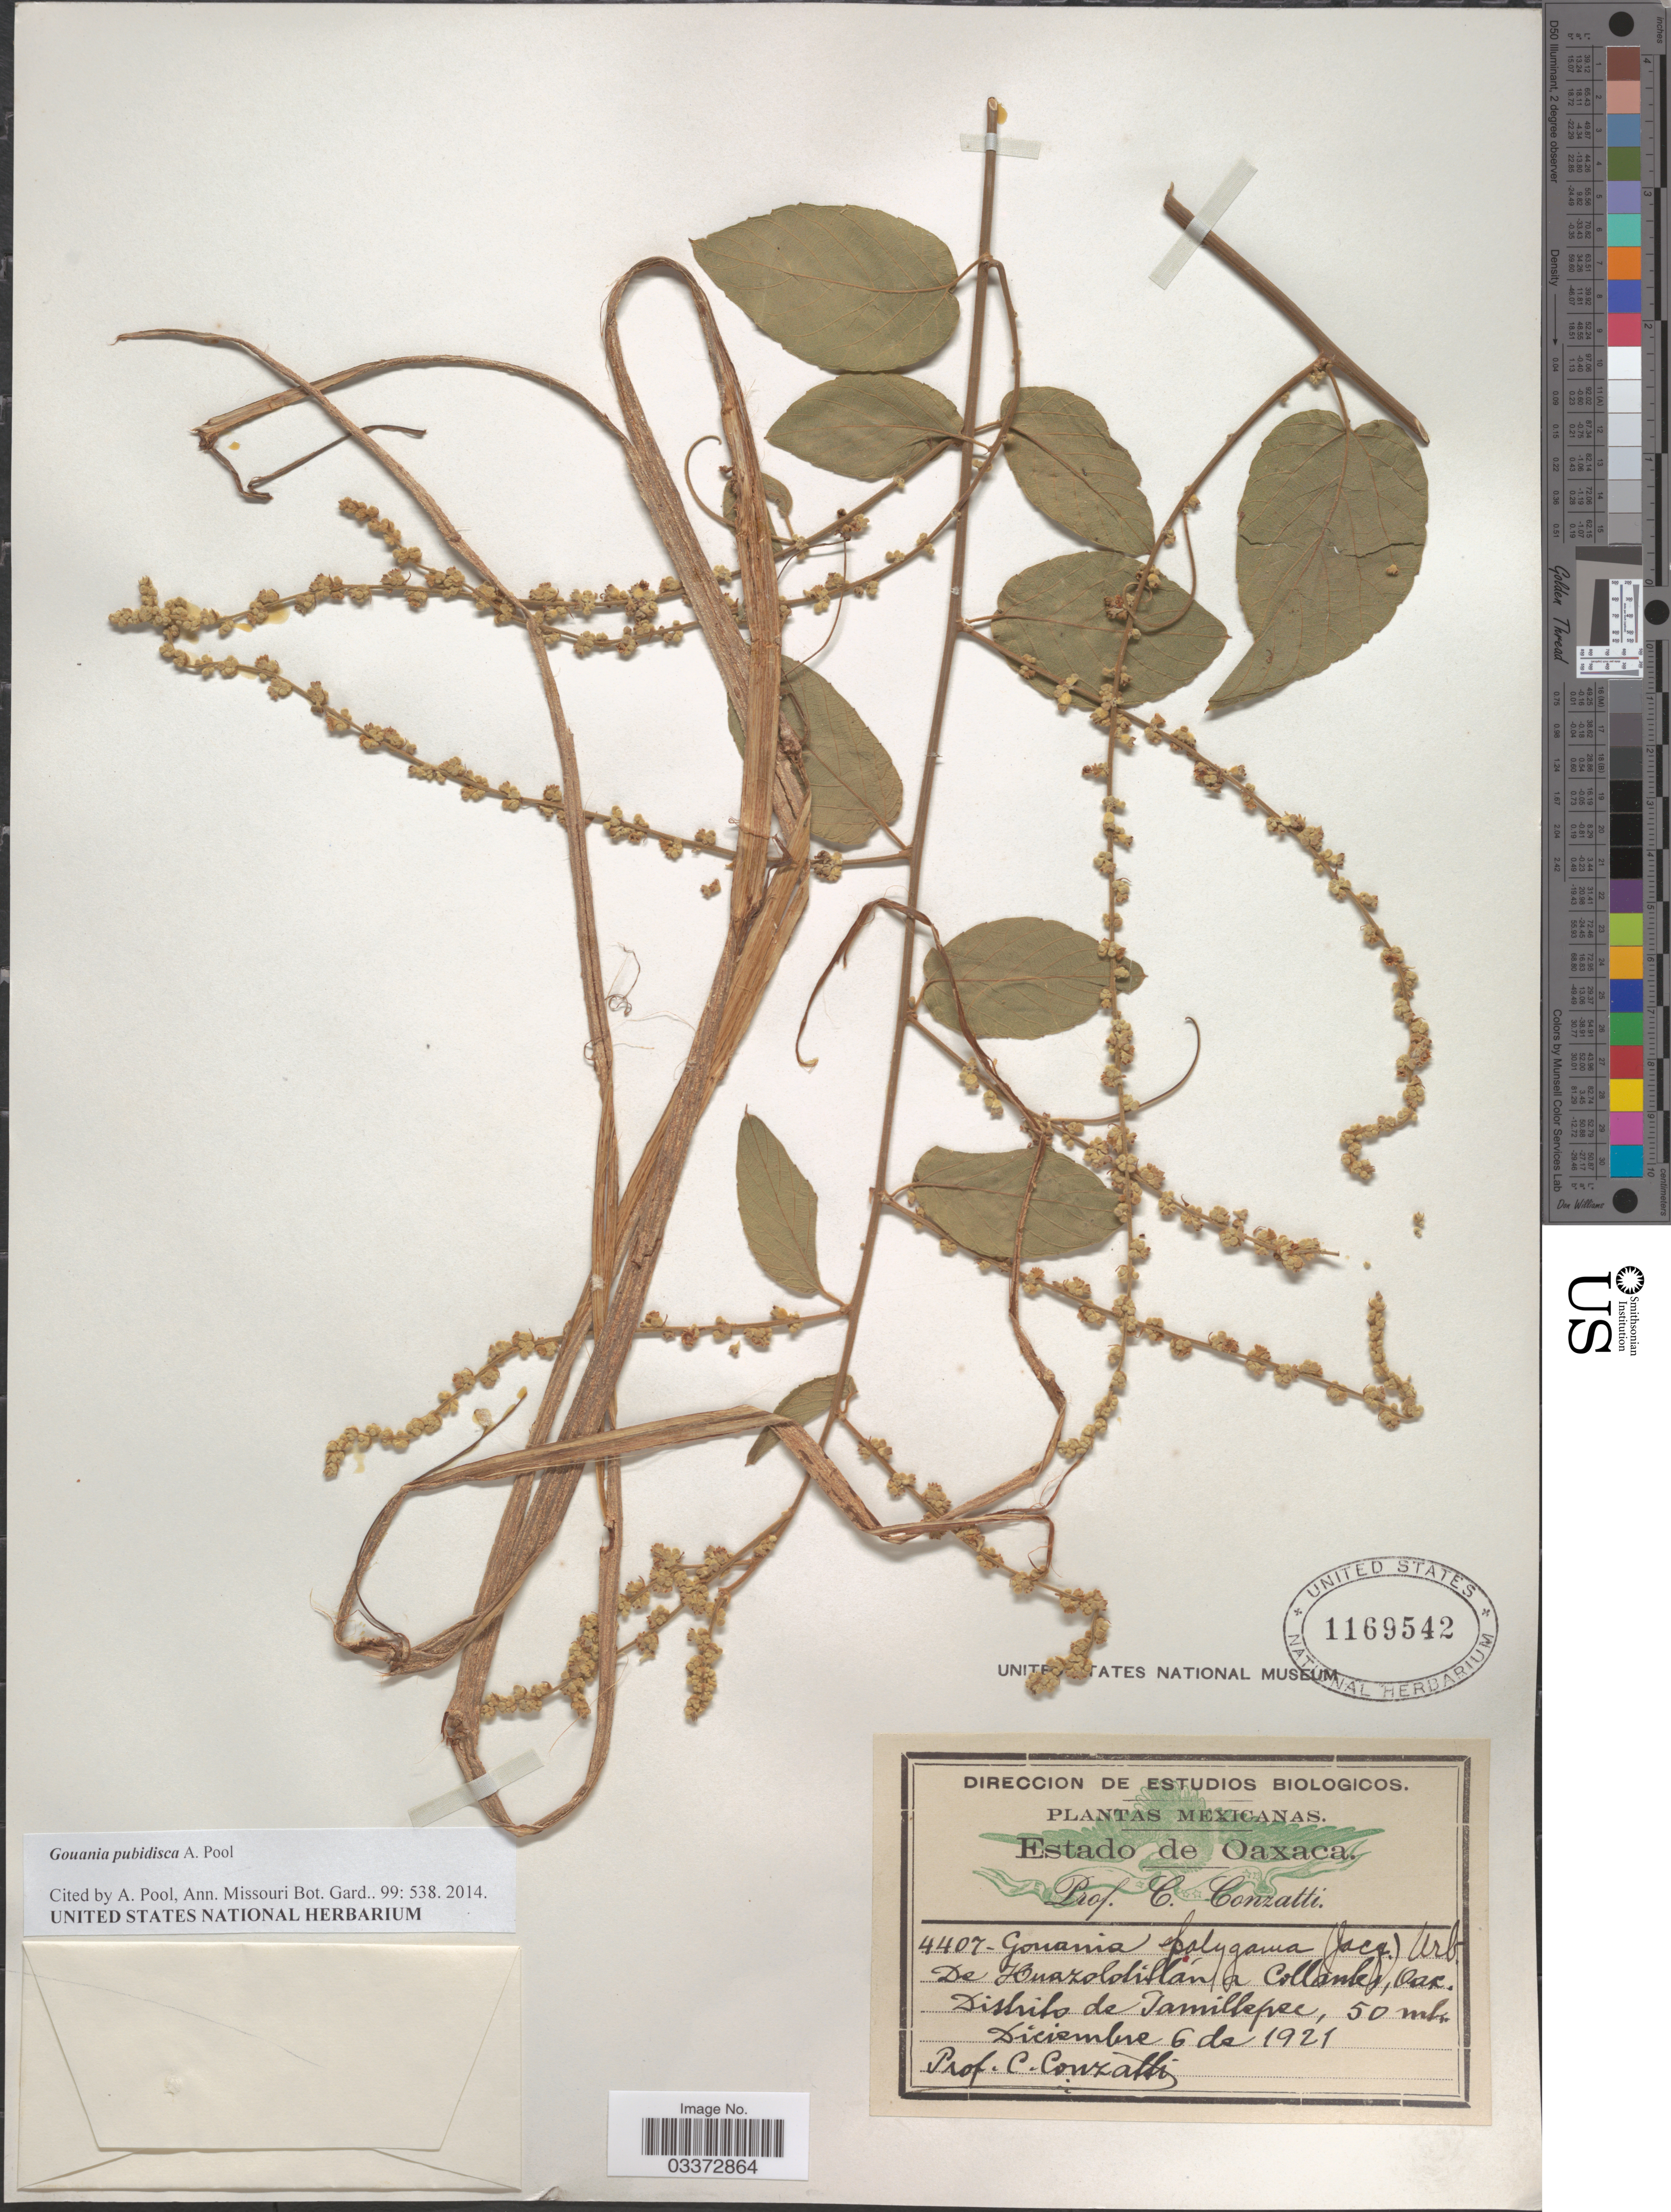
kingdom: Plantae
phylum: Tracheophyta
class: Magnoliopsida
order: Rosales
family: Rhamnaceae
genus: Gouania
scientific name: Gouania pubidisca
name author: A. Pool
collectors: C. Conzatti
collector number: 4407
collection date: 1921-12-06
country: Mexico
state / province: Oaxaca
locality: De Huazolotitlán a Collantes. Distrito de Tamiltepec.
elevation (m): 50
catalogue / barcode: US 1169542